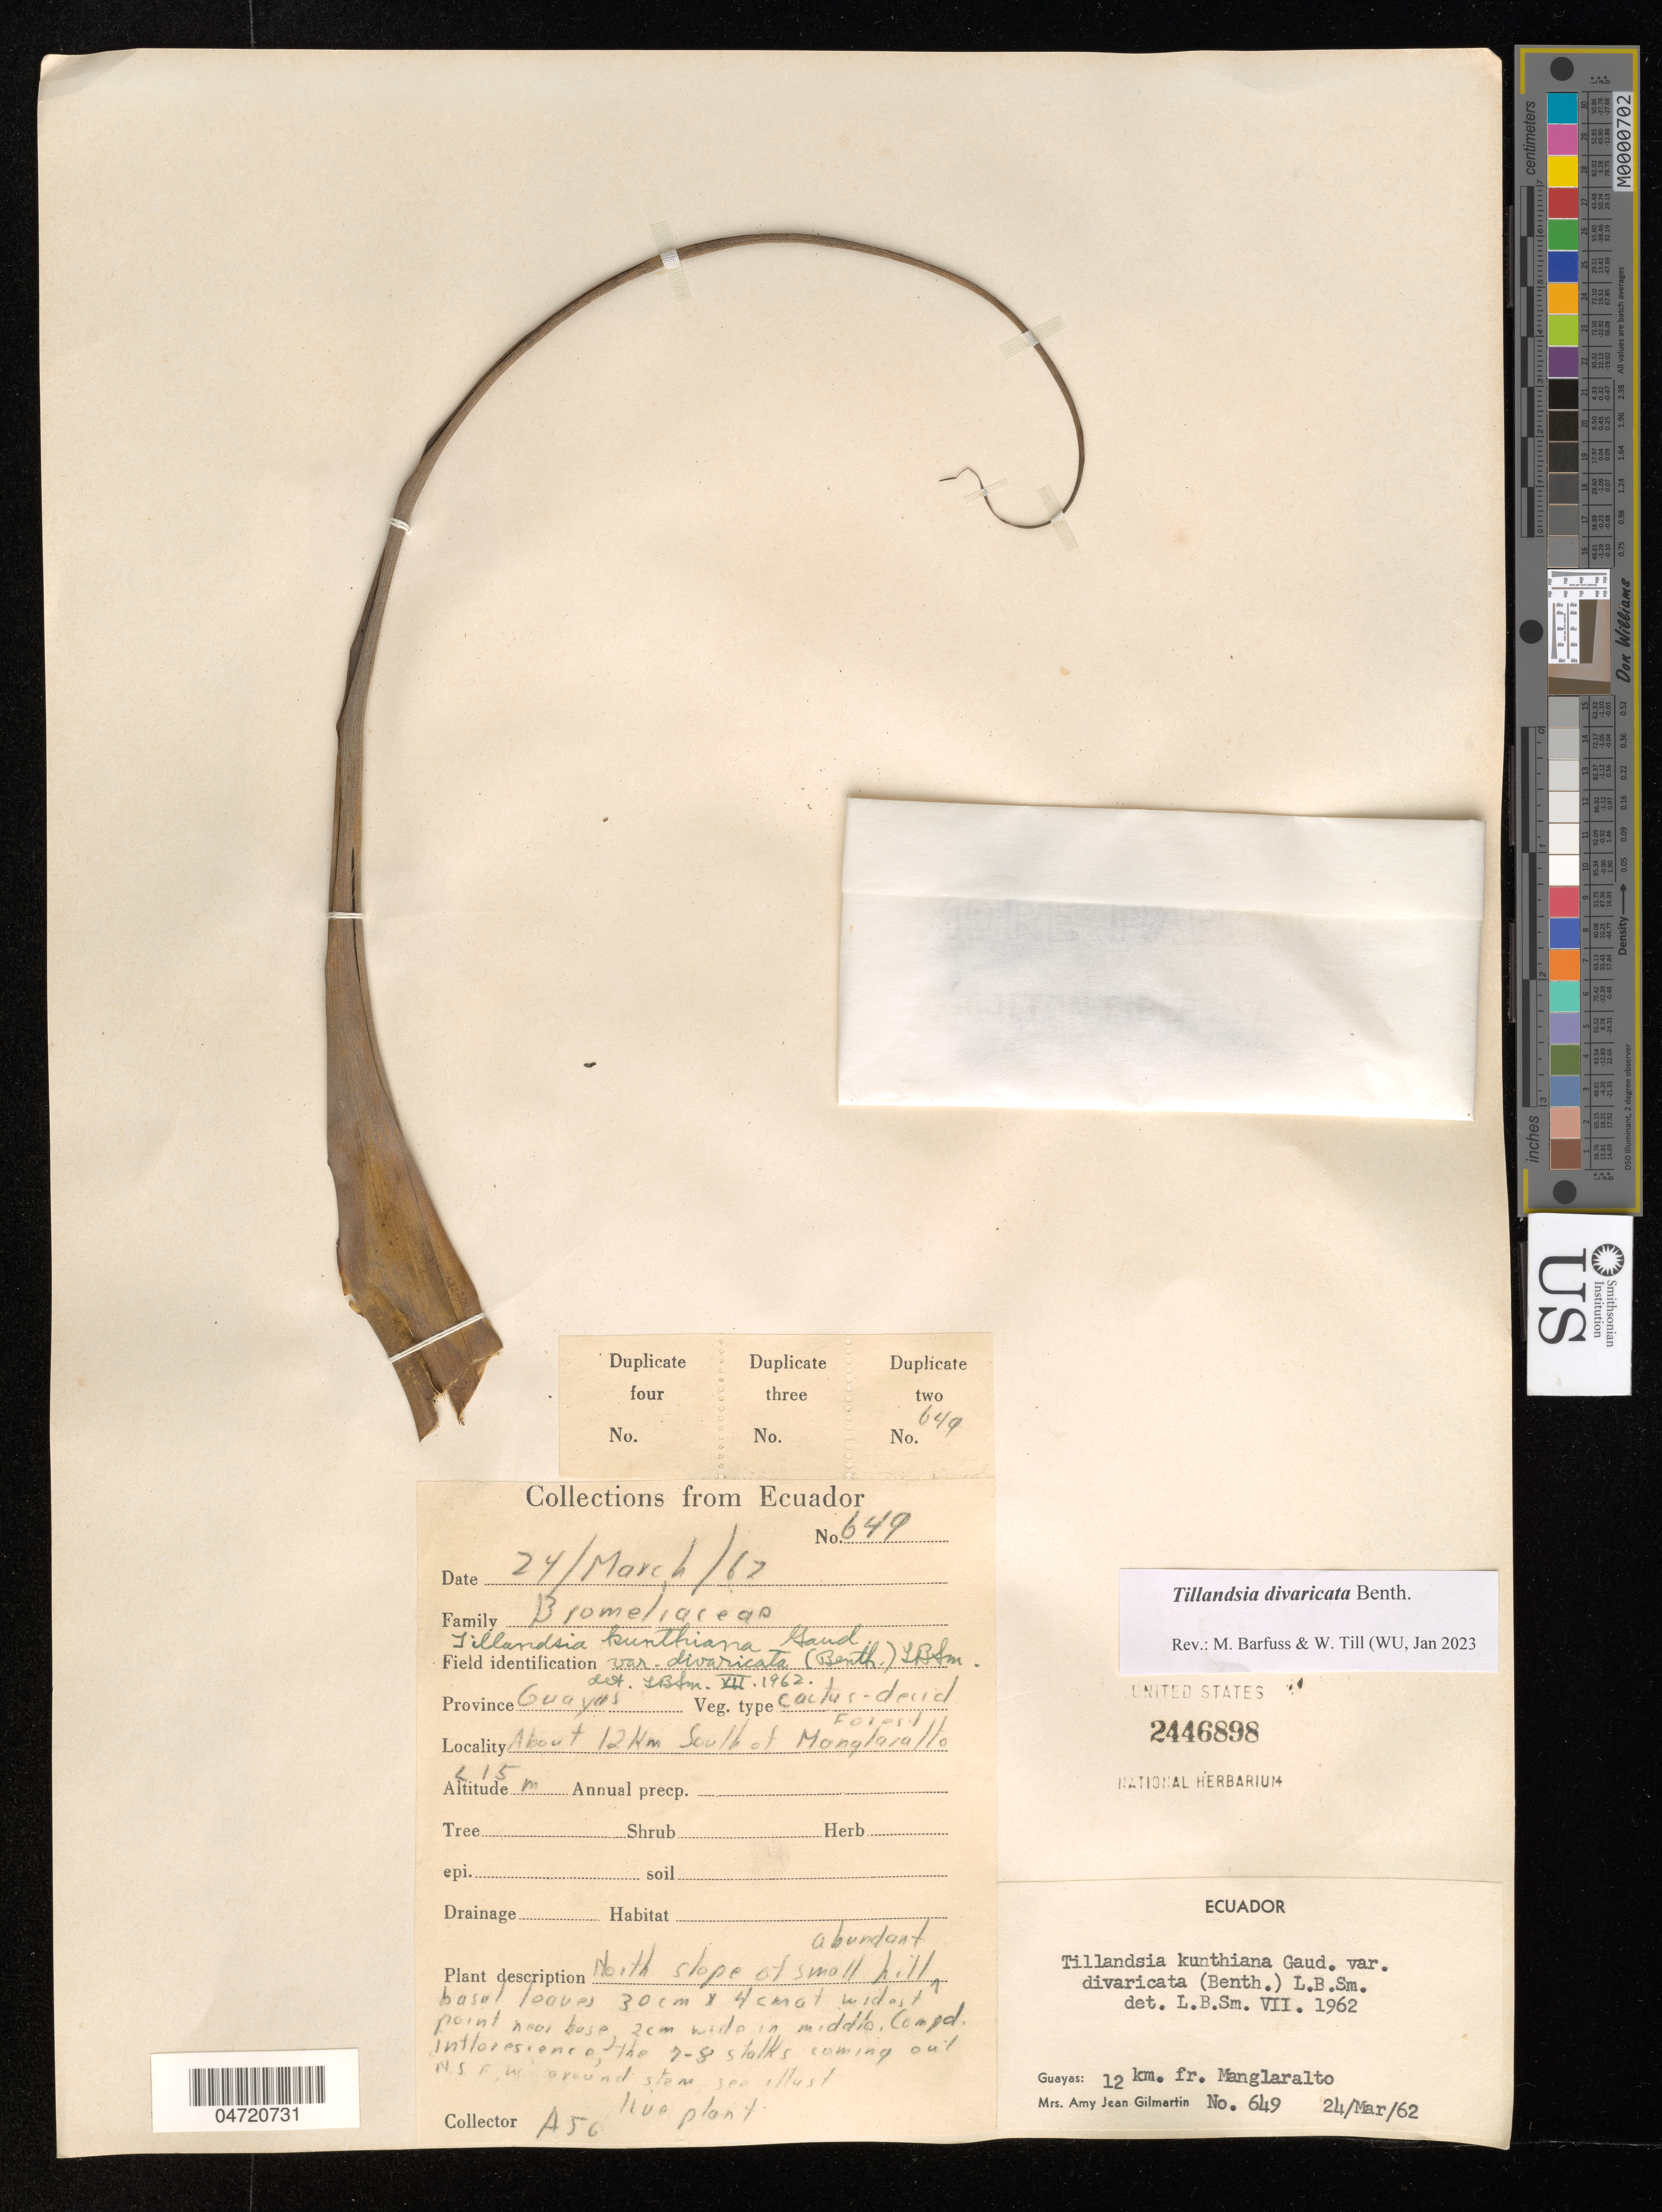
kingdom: Plantae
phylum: Tracheophyta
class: Liliopsida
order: Poales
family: Bromeliaceae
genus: Tillandsia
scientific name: Tillandsia divaricata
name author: Benth.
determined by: Barfuss, Michael H.; Till, W.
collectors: A. J. Gilmartin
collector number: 649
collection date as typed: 24 Mar 1962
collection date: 1962-03-24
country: Ecuador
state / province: Guayas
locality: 12 km S of Manglaralto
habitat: N slope of small hill, abundant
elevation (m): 15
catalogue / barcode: US 2446898